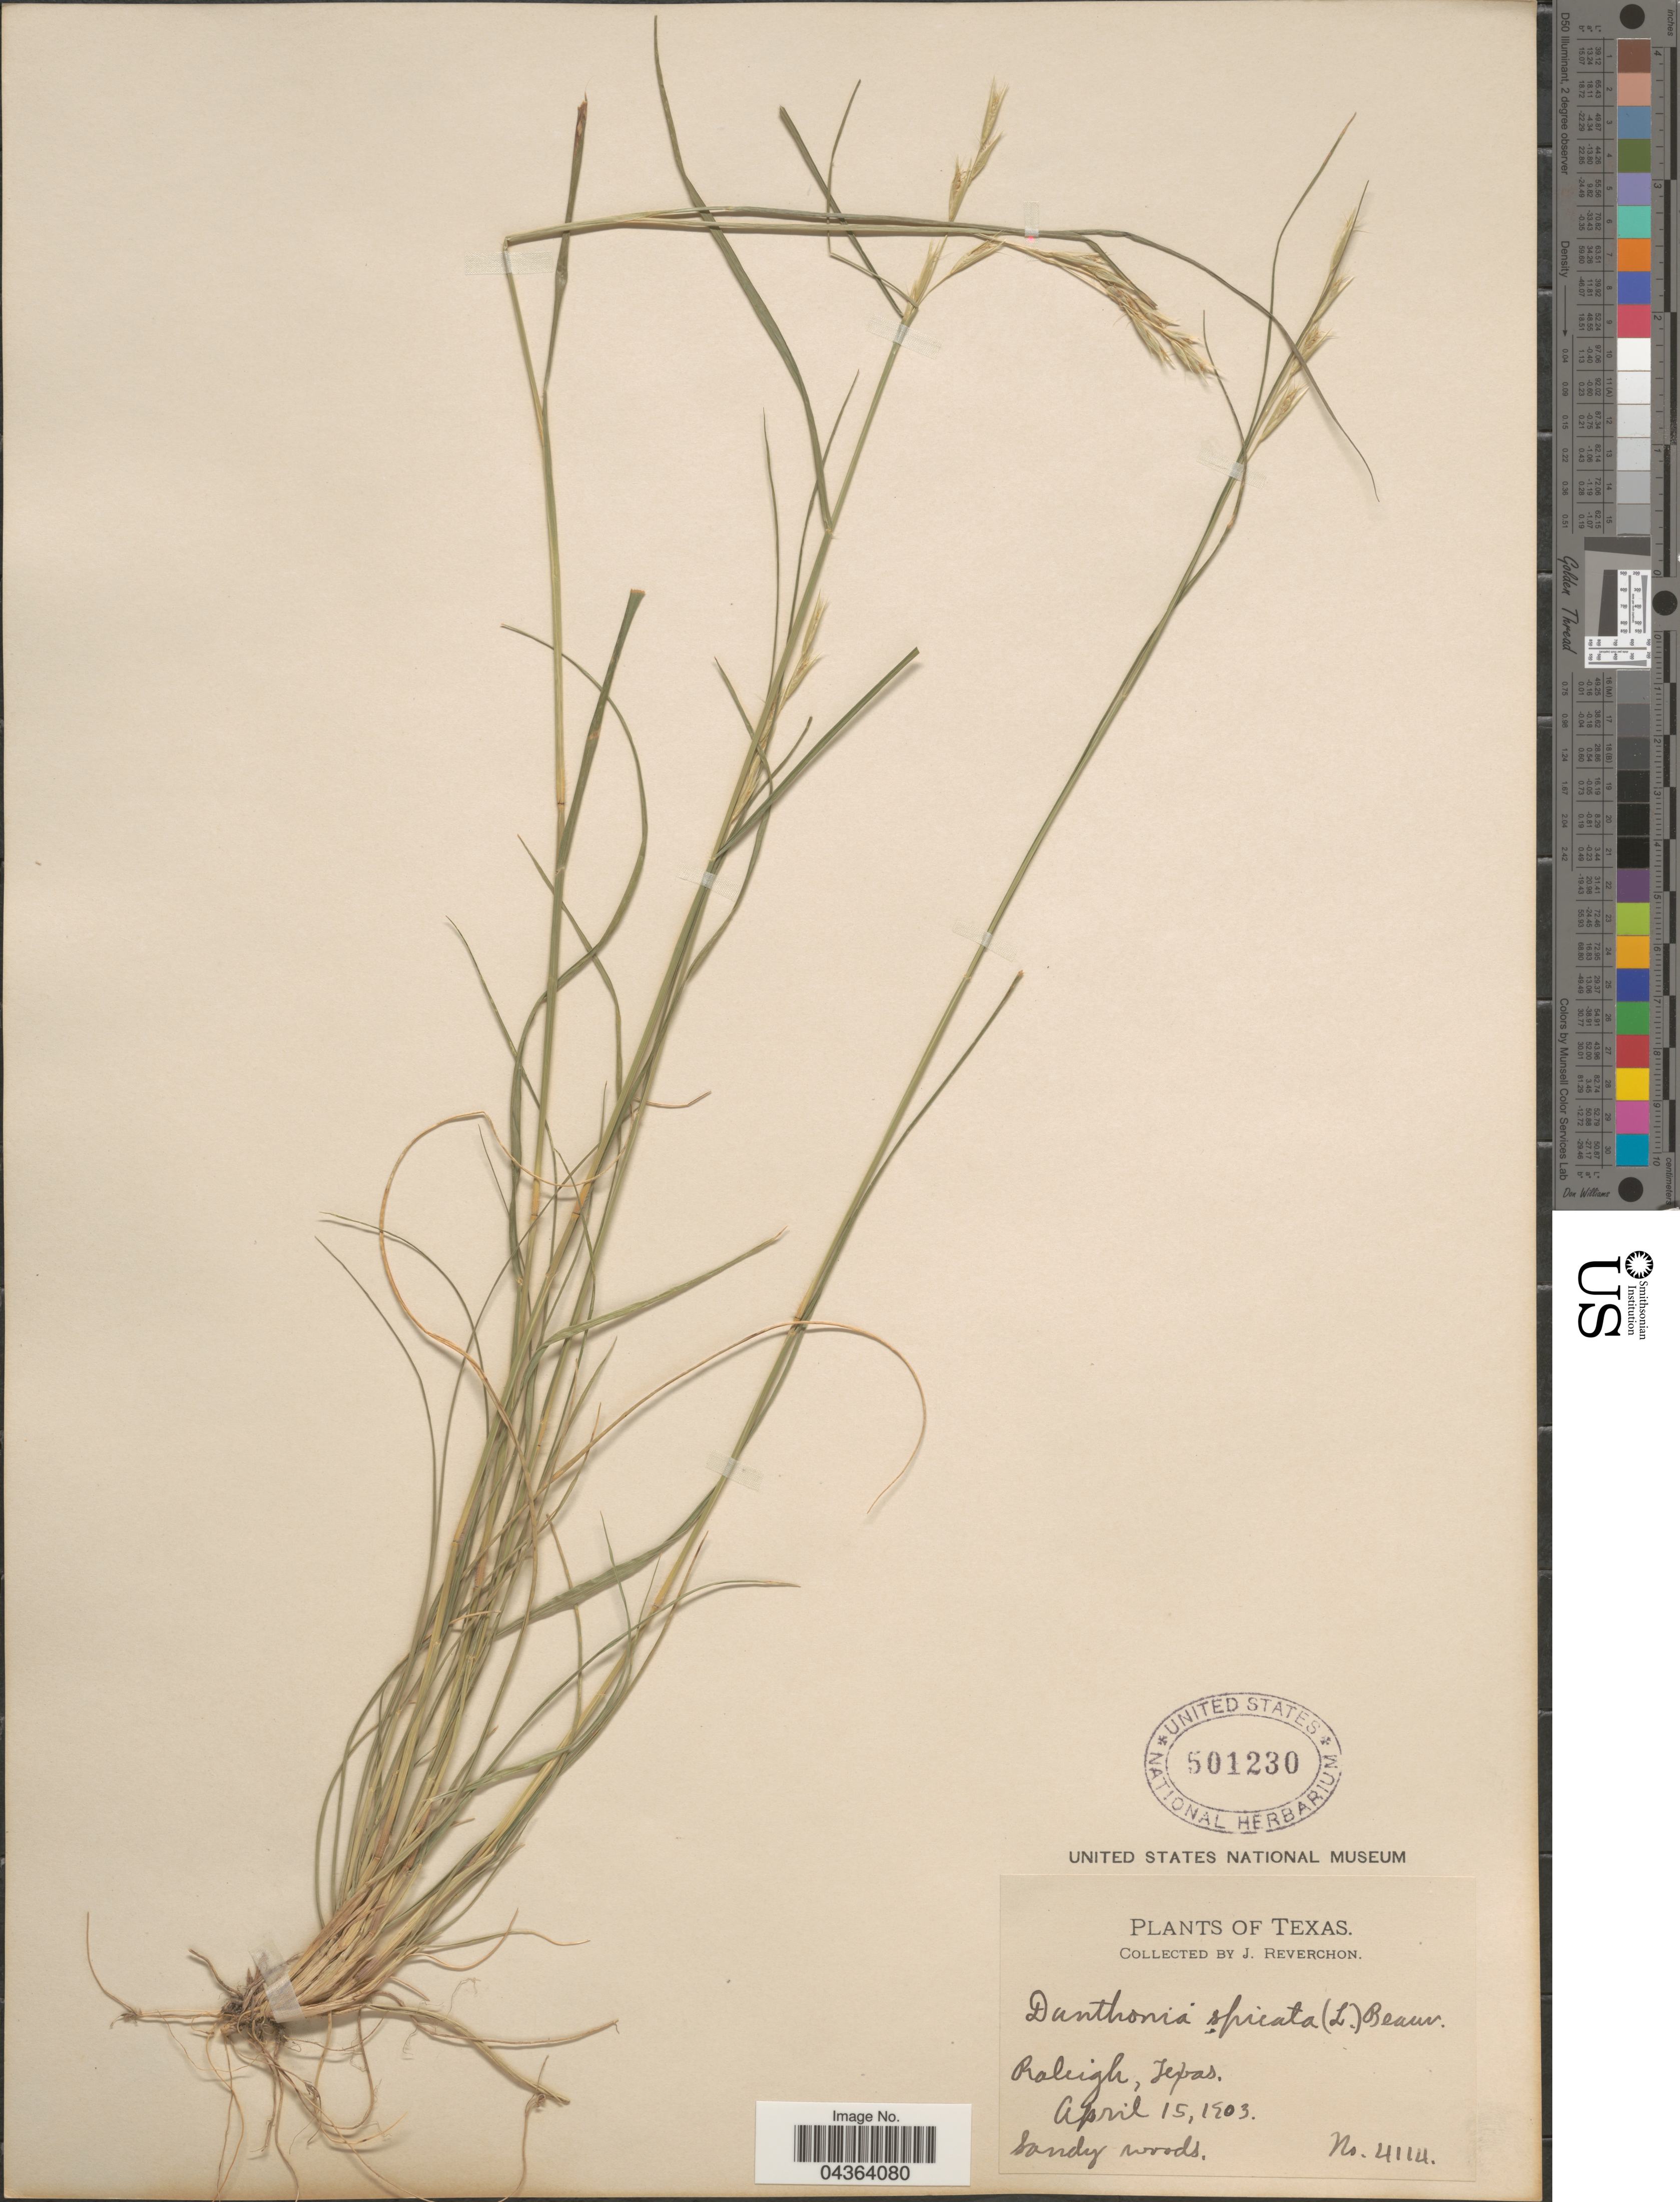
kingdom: Plantae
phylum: Tracheophyta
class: Liliopsida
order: Poales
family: Poaceae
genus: Danthonia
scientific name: Danthonia spicata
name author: (L.) P. Beauv. ex Roem. & Schult.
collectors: J. Reverchon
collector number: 4114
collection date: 1903-04-15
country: United States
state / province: Texas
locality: Raleigh.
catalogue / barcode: US 501230